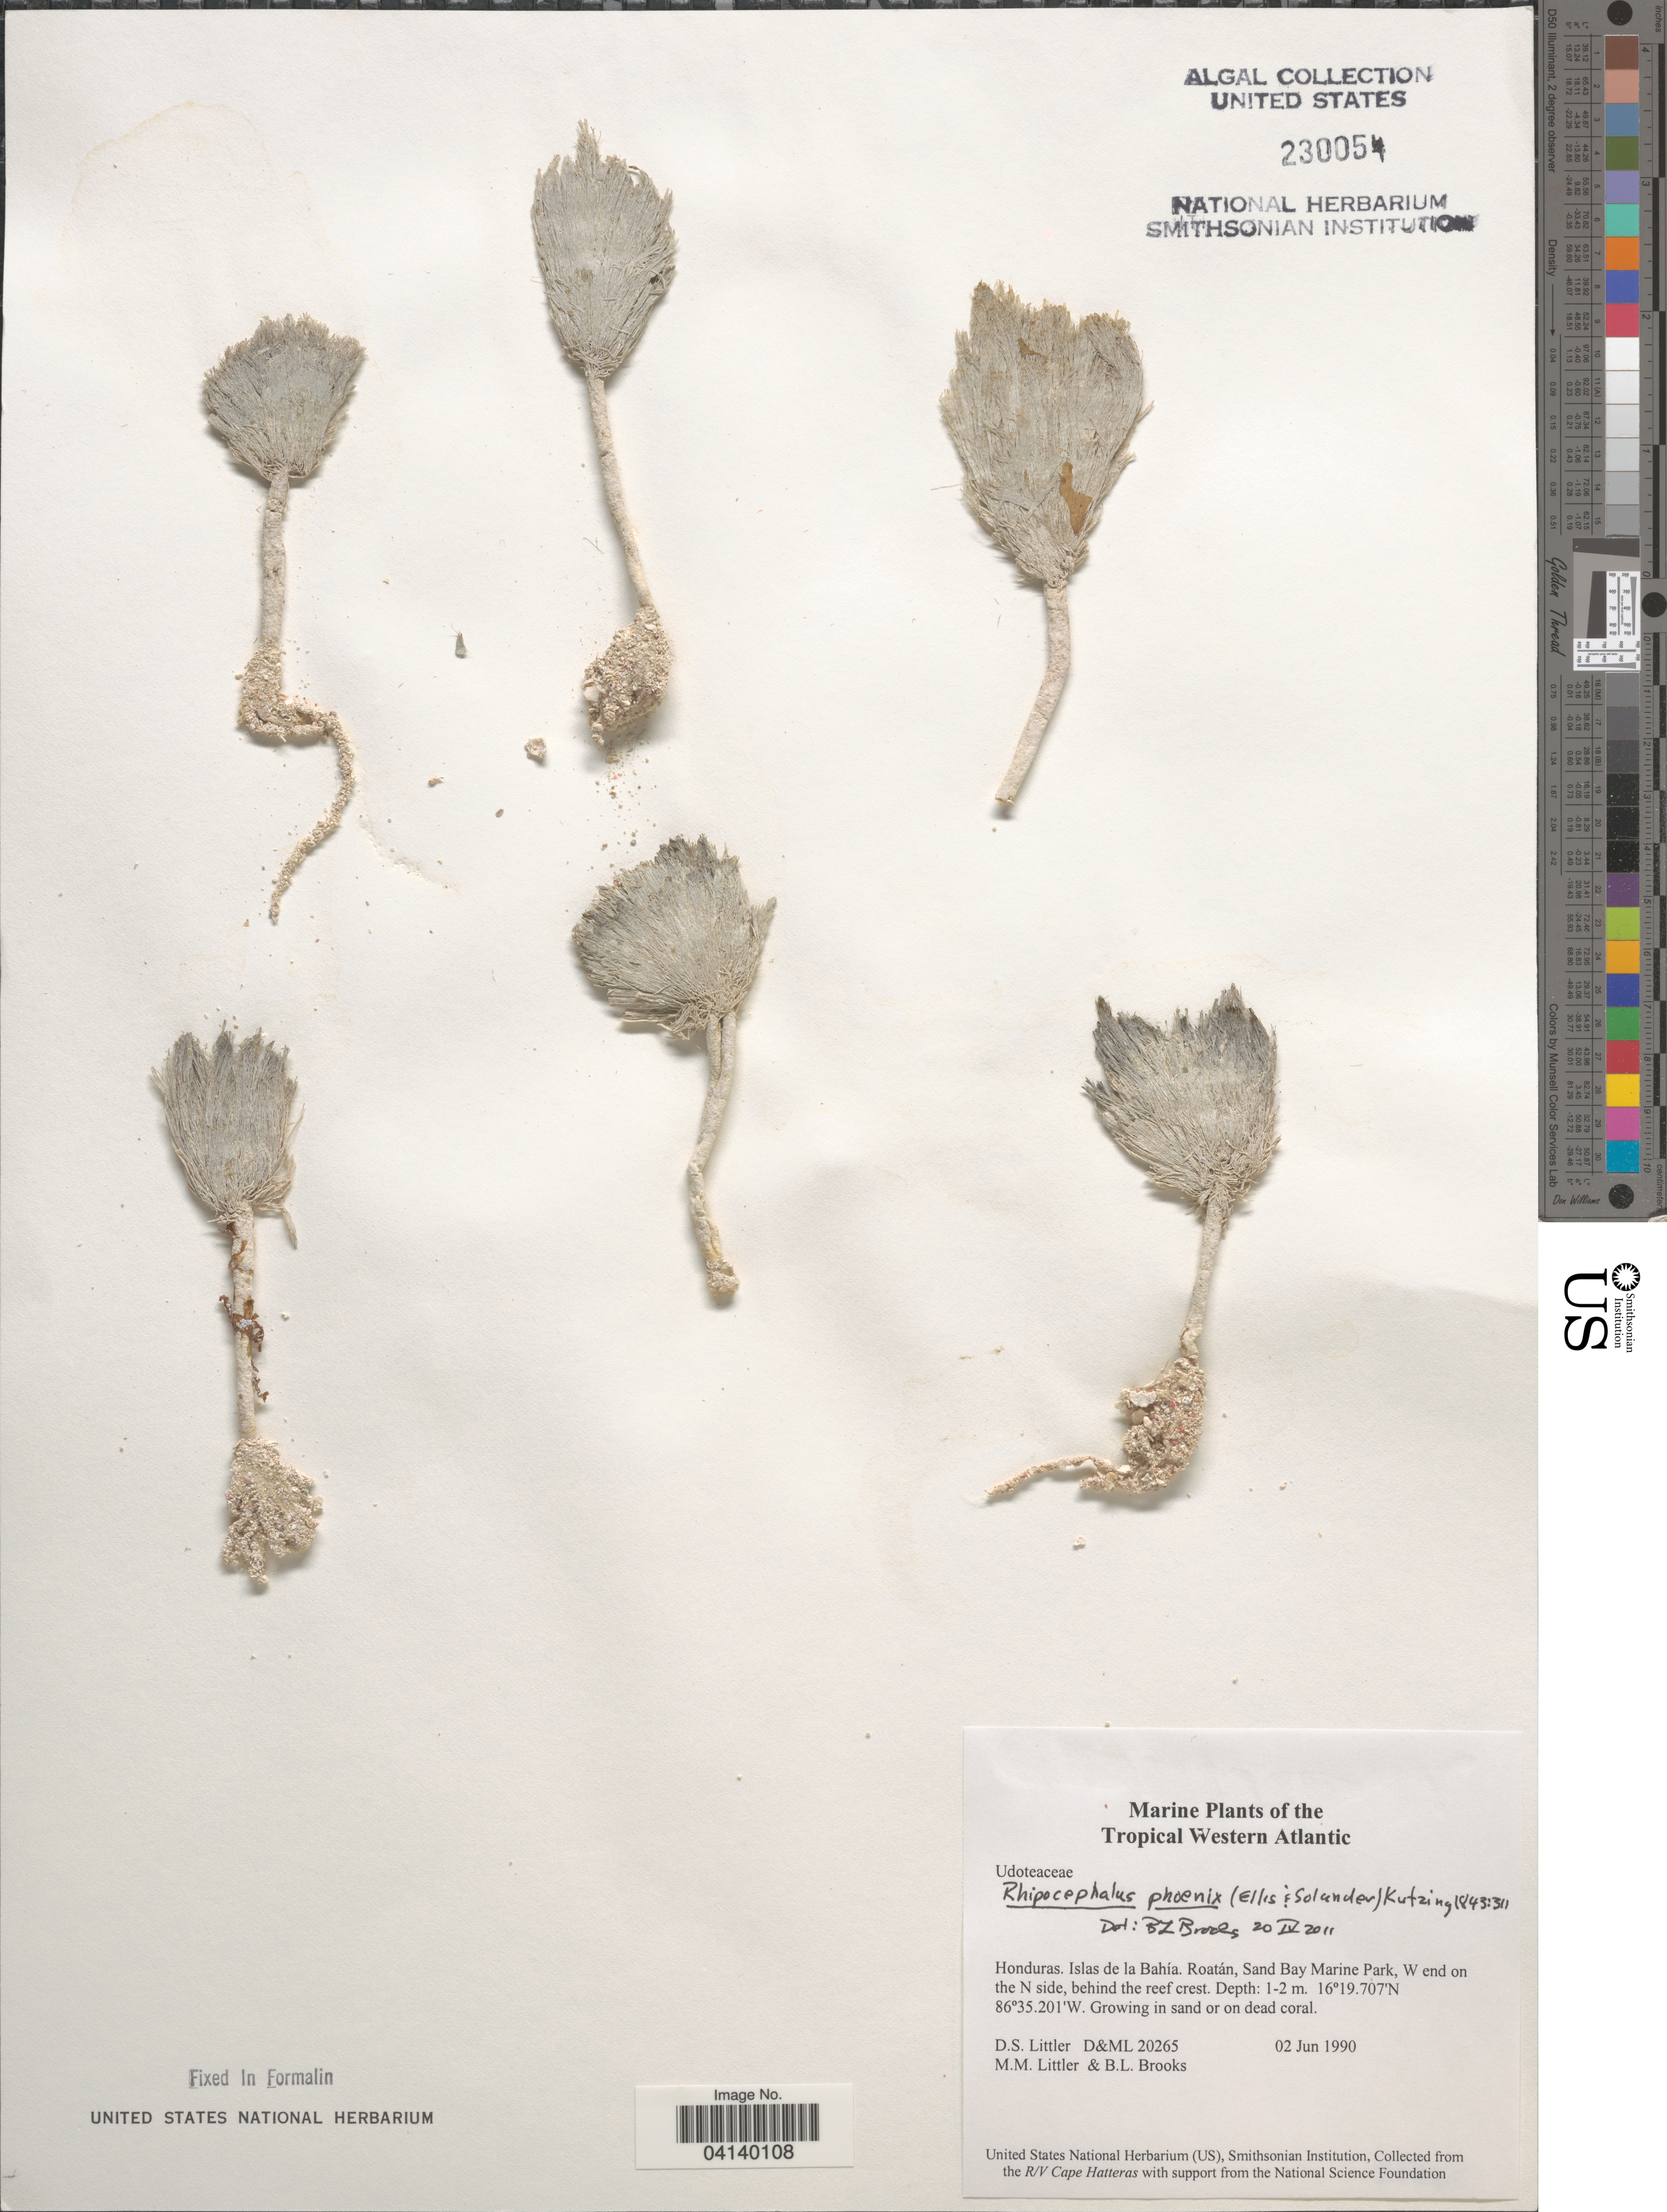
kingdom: Plantae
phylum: Chlorophyta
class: Ulvophyceae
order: Bryopsidales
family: Udoteaceae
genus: Rhipocephalus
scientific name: Rhipocephalus phoenix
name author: (J. Ellis & Sol.) Kütz.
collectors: D. S. Littler & B. Brooks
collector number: D&ML20265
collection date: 1990-06-02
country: Honduras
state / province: Islas de la Bahía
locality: Tropical Western Atlantic. Roatán, Sand Bay Marine Park, W end on the N side, behind the reef crest.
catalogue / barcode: US 230054